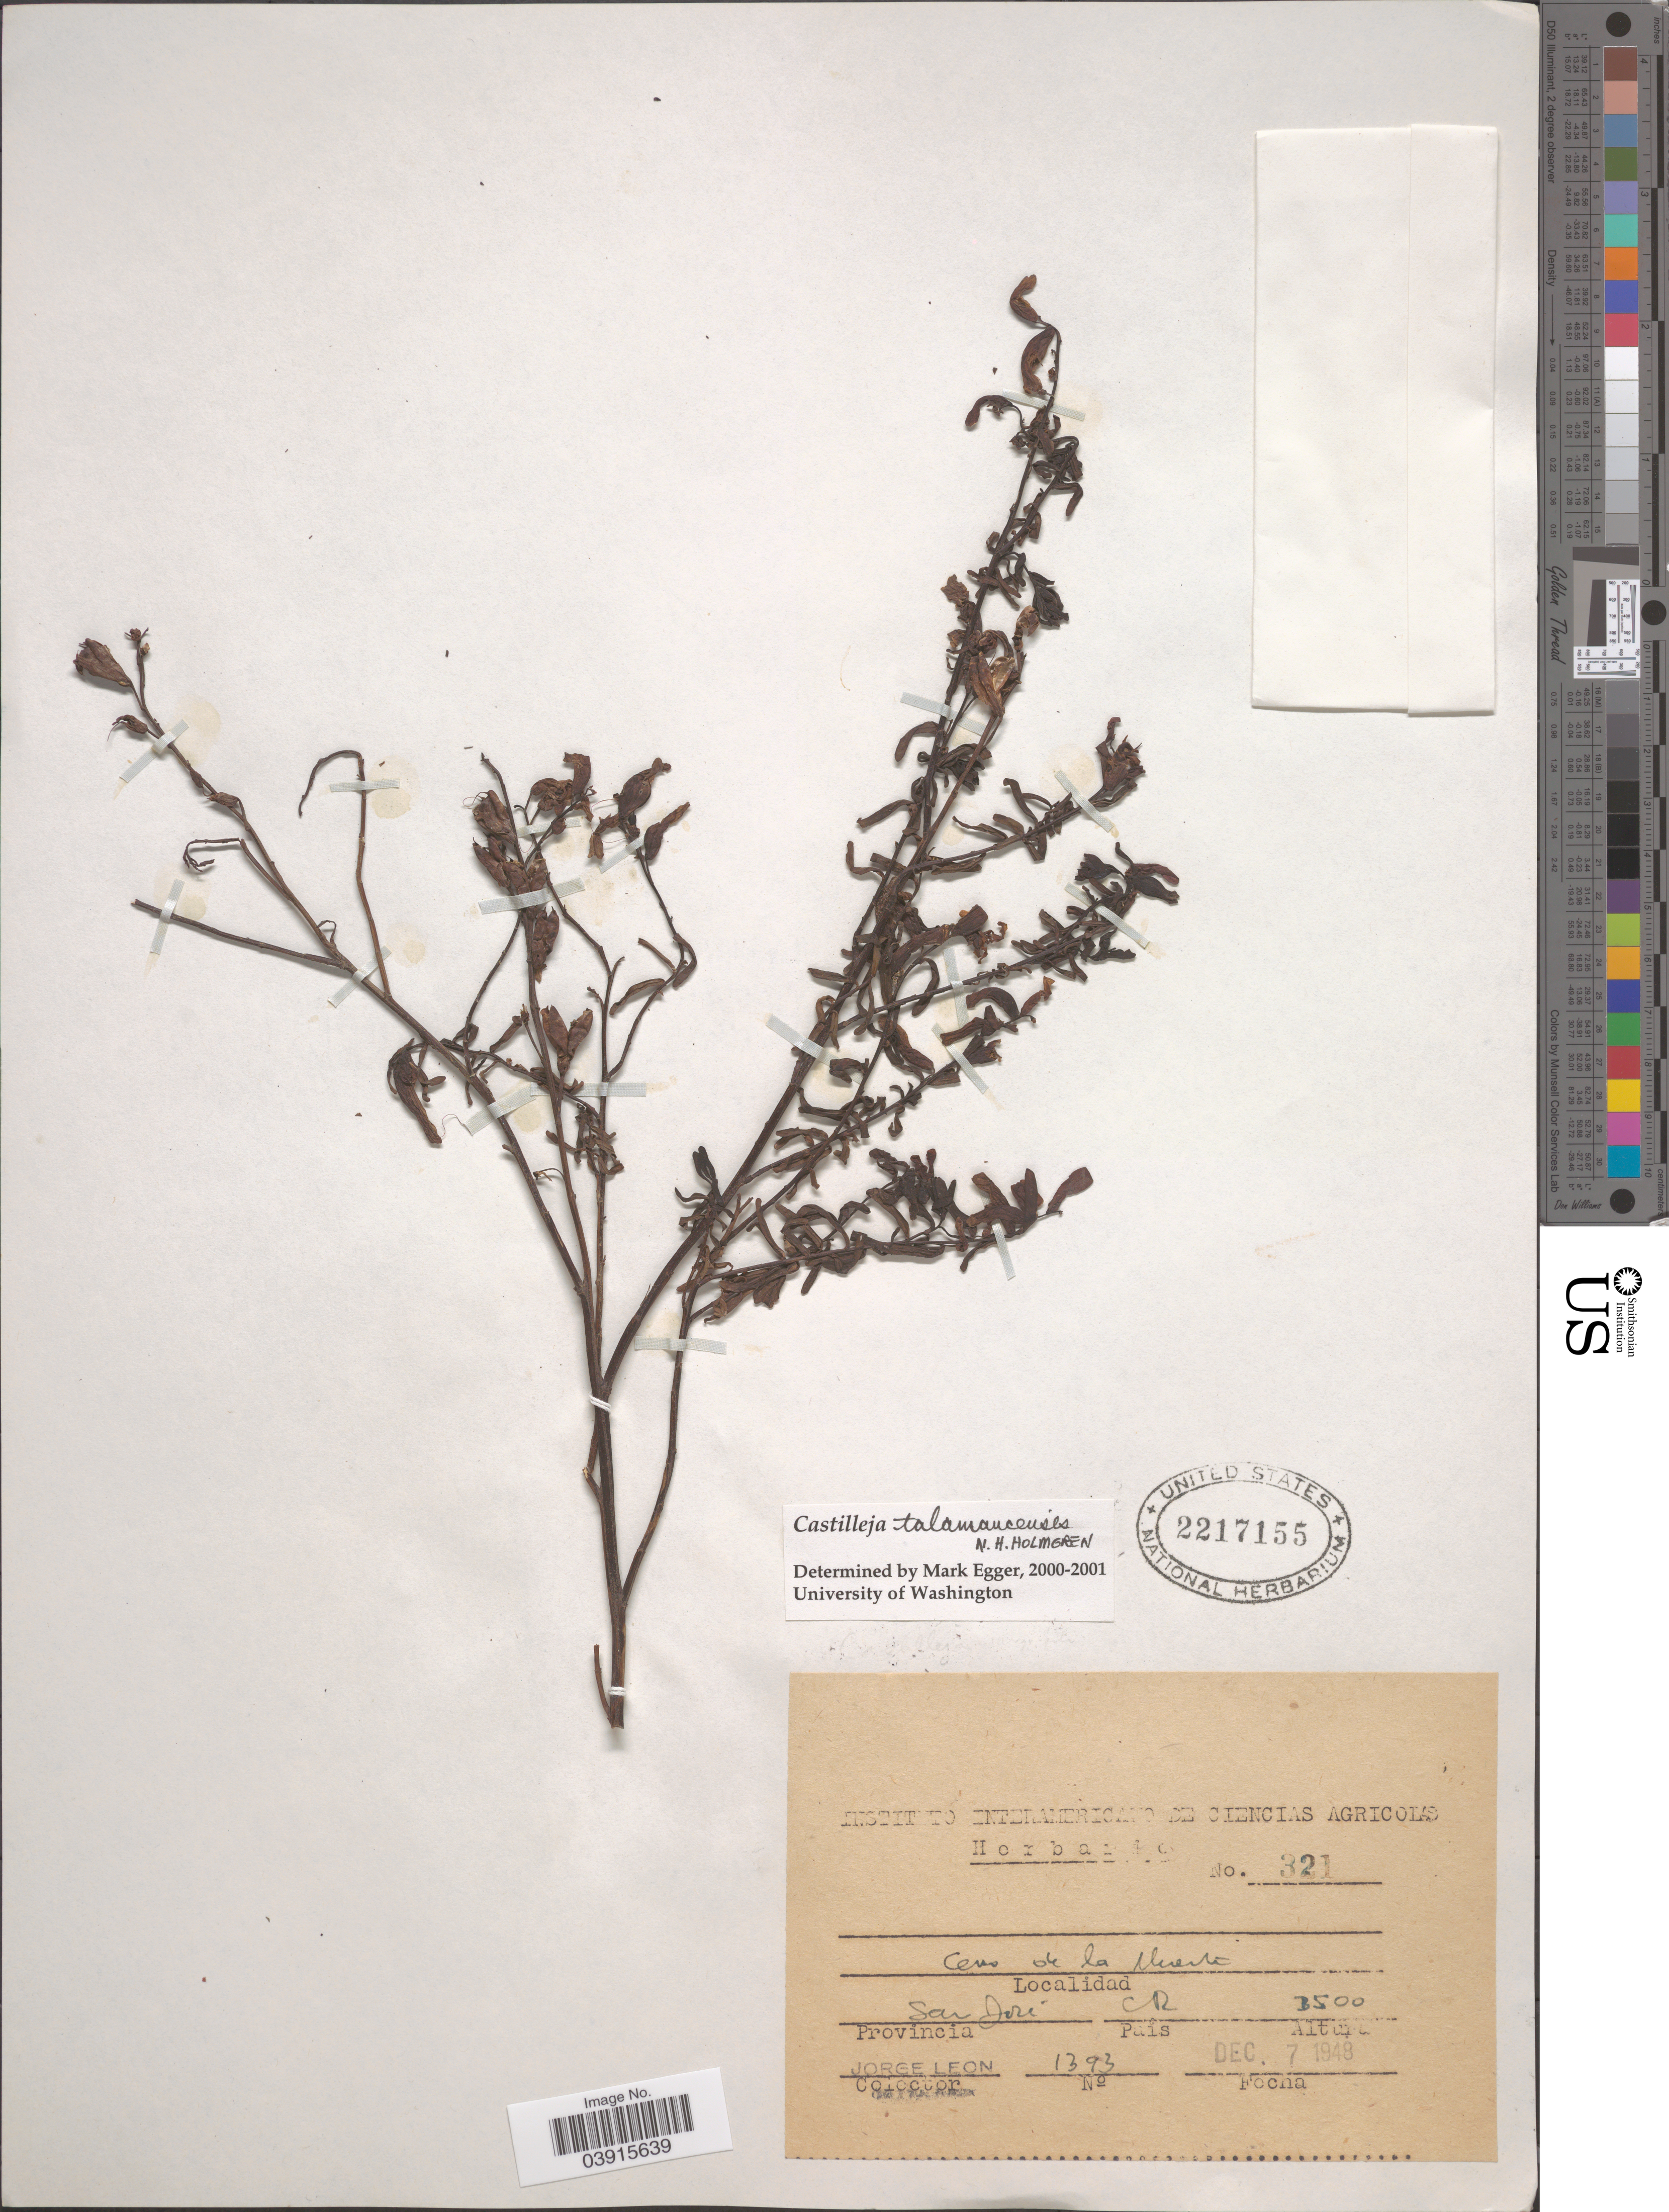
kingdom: Plantae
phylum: Tracheophyta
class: Magnoliopsida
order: Lamiales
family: Orobanchaceae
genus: Castilleja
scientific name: Castilleja talamancensis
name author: N.H. Holmgren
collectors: J. León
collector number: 1393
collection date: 1948-12-07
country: Costa Rica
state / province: San José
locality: Cerro de la Muerte.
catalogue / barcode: US 2217155